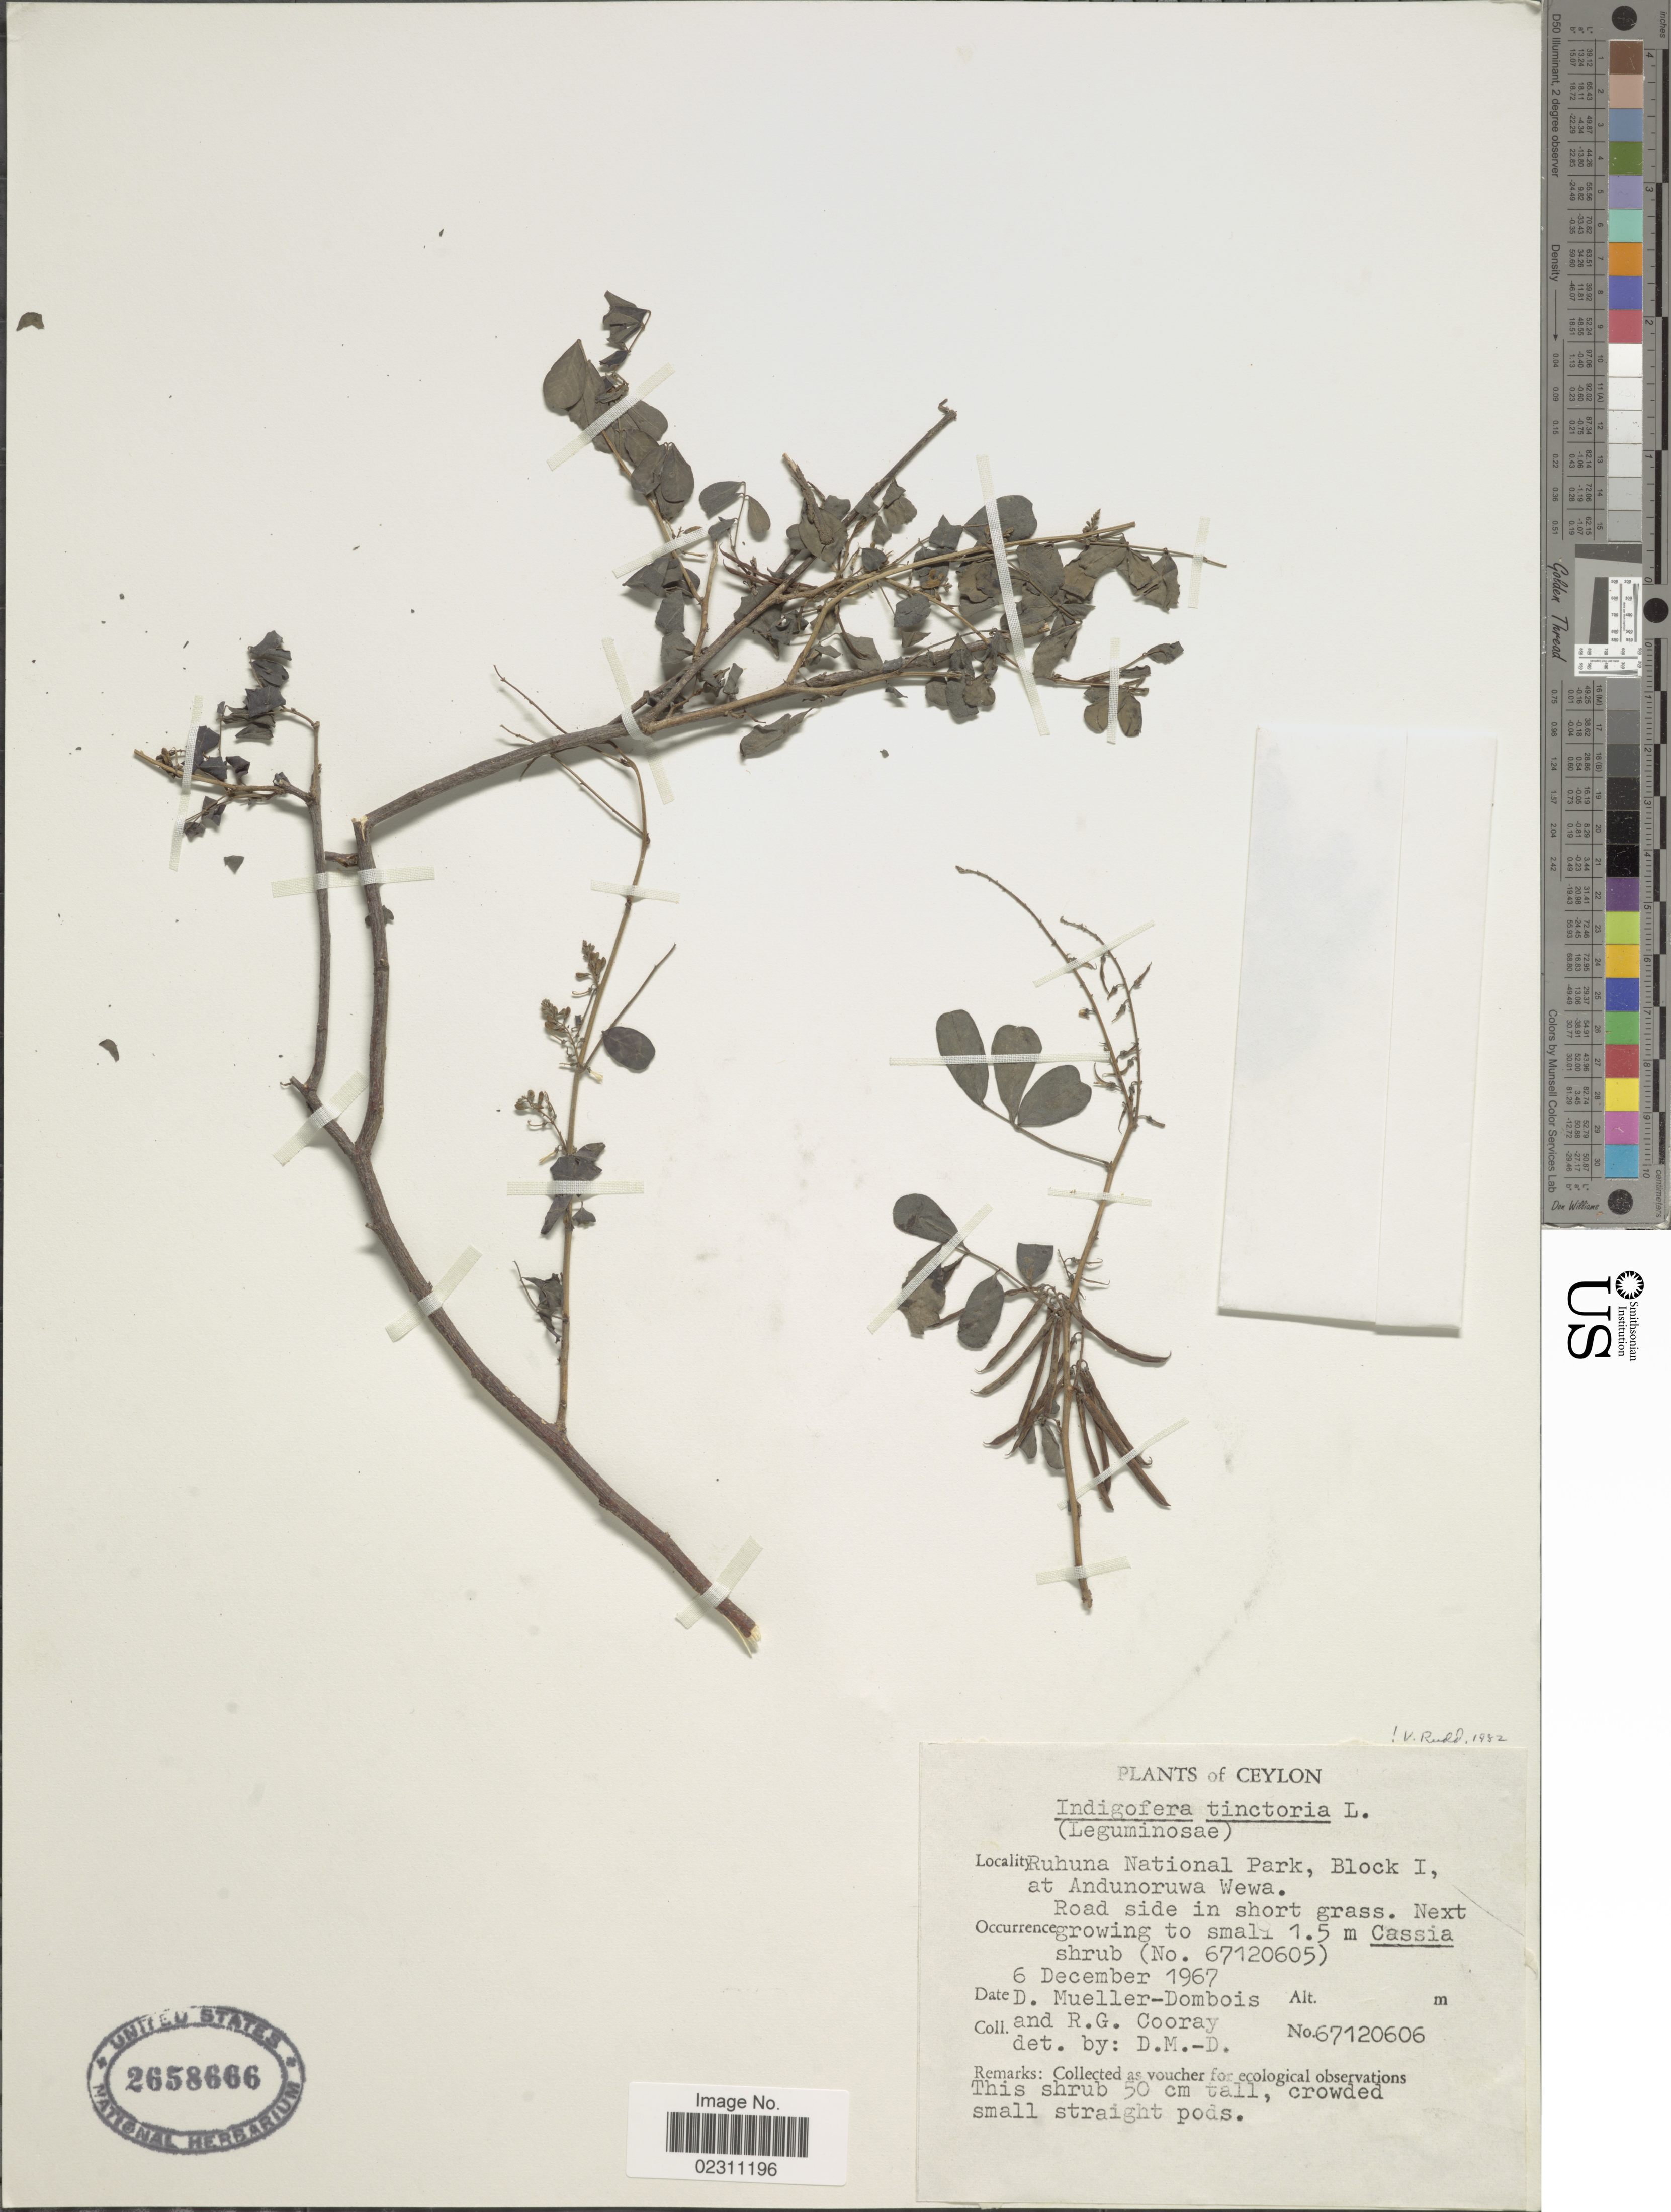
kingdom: Plantae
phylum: Tracheophyta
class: Magnoliopsida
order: Fabales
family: Fabaceae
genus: Indigofera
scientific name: Indigofera tinctoria sensu Naves non L.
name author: Naves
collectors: D. Mueller-Dombois & R. Cooray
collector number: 67120606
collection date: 1967-12-06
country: Sri Lanka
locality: Ceylon. Ruhuna National Park, Block I, at Andunowruwa Wewa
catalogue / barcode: US 2658666